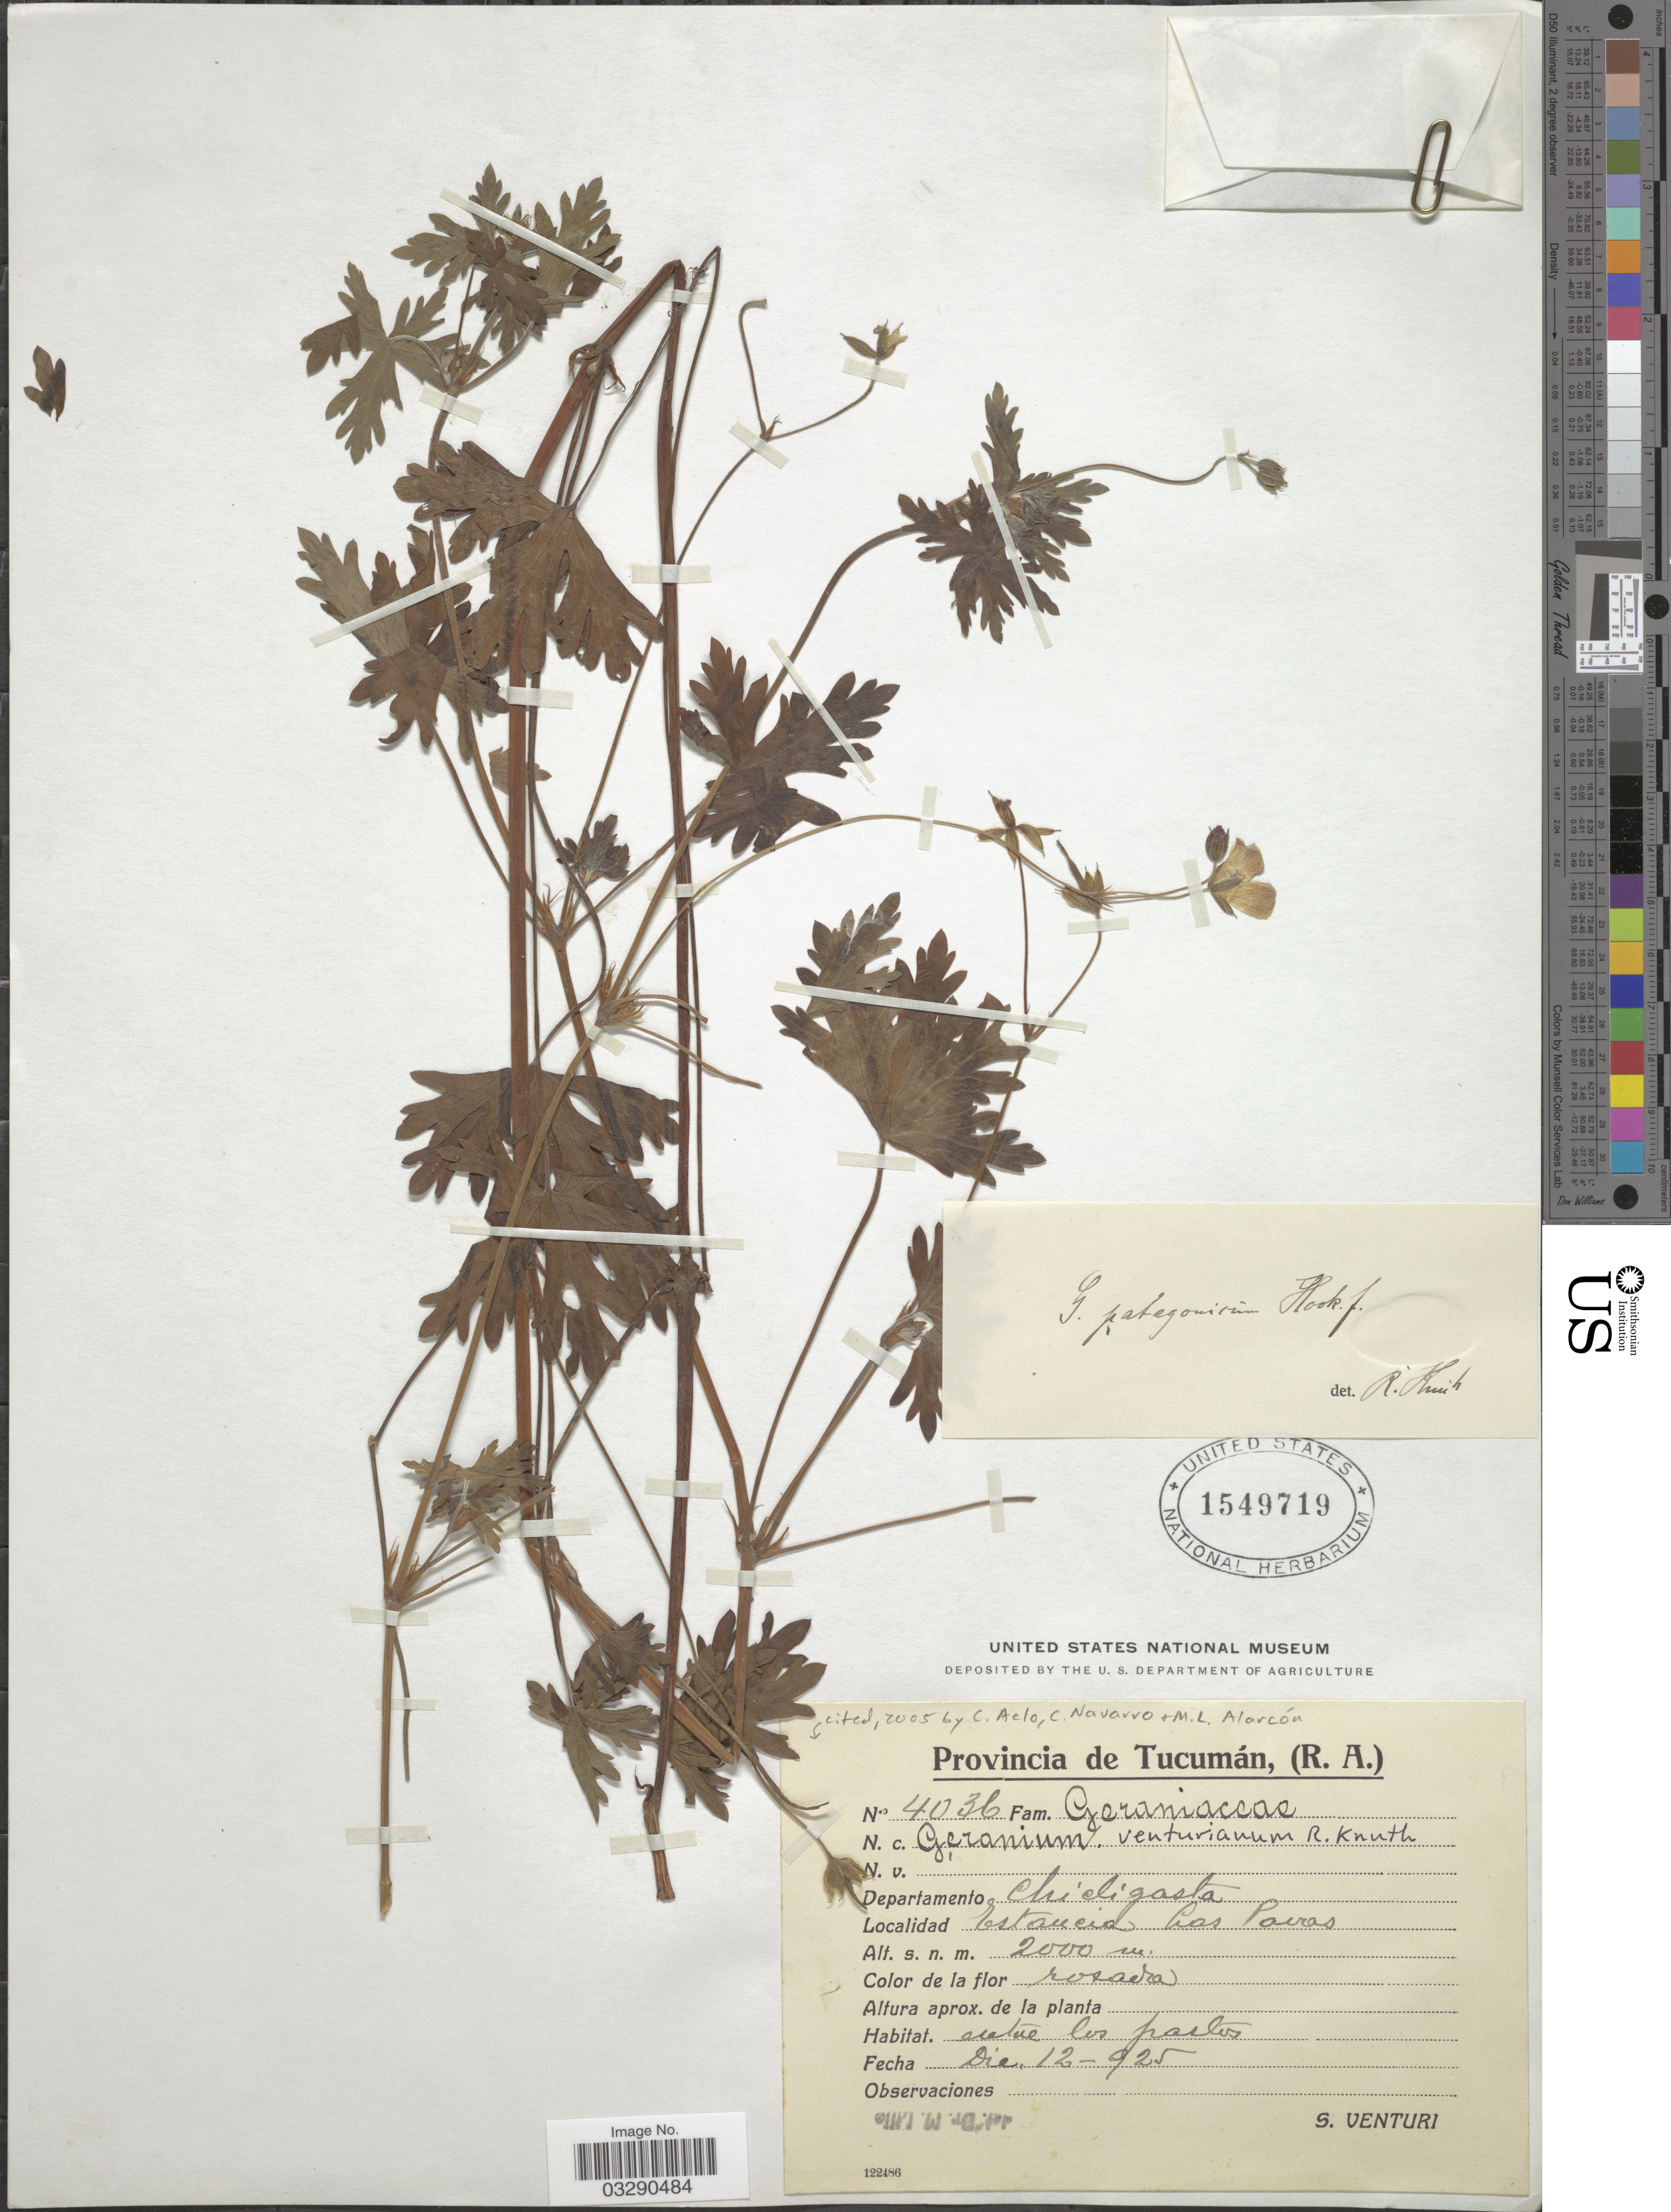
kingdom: Plantae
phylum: Tracheophyta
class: Magnoliopsida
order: Geraniales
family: Geraniaceae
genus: Geranium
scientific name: Geranium venturianum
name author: R. Knuth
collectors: S. Venturi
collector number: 4036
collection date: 1925-12-12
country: Argentina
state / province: Tucuman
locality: Departamento Chicligasta. Estancia Las Pavas.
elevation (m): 2000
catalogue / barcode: US 1549719